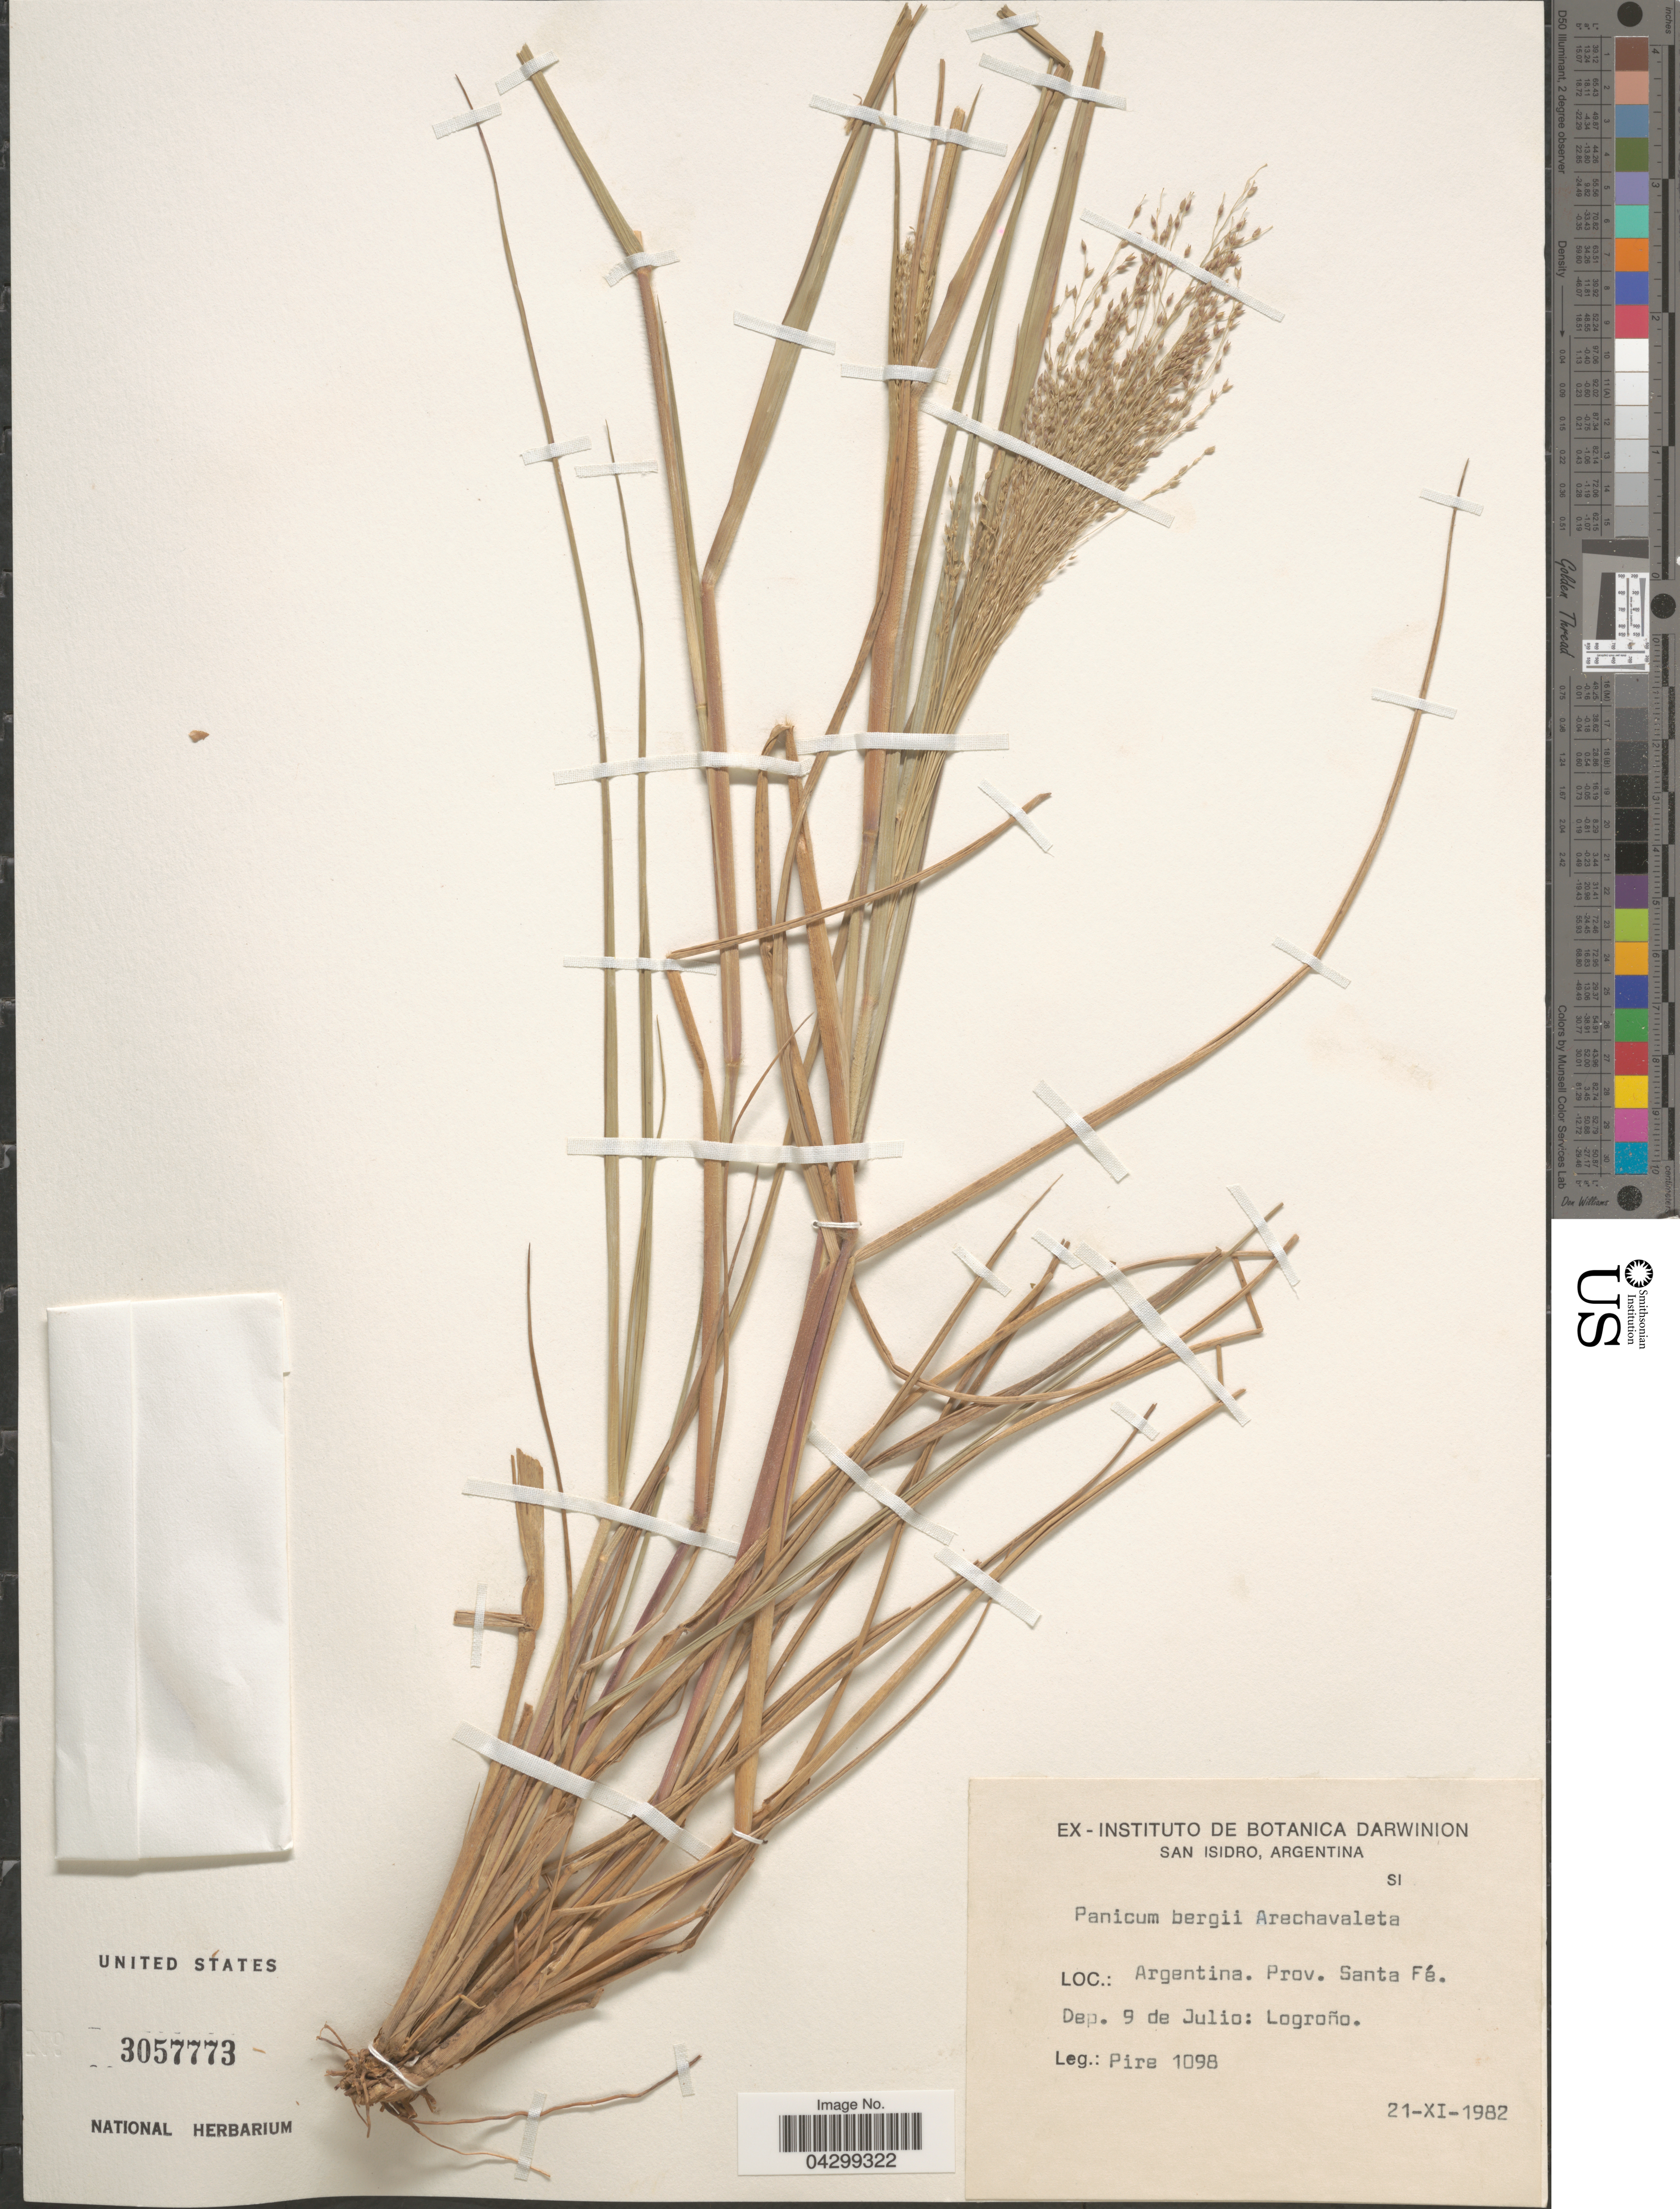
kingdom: Plantae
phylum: Tracheophyta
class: Liliopsida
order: Poales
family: Poaceae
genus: Panicum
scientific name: Panicum bergii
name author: Arechav.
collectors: Piré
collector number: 1098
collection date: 1982-11-21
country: Argentina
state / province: Santa Fe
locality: Dep. 9 de Julio: Logroño.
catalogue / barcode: US 3057773